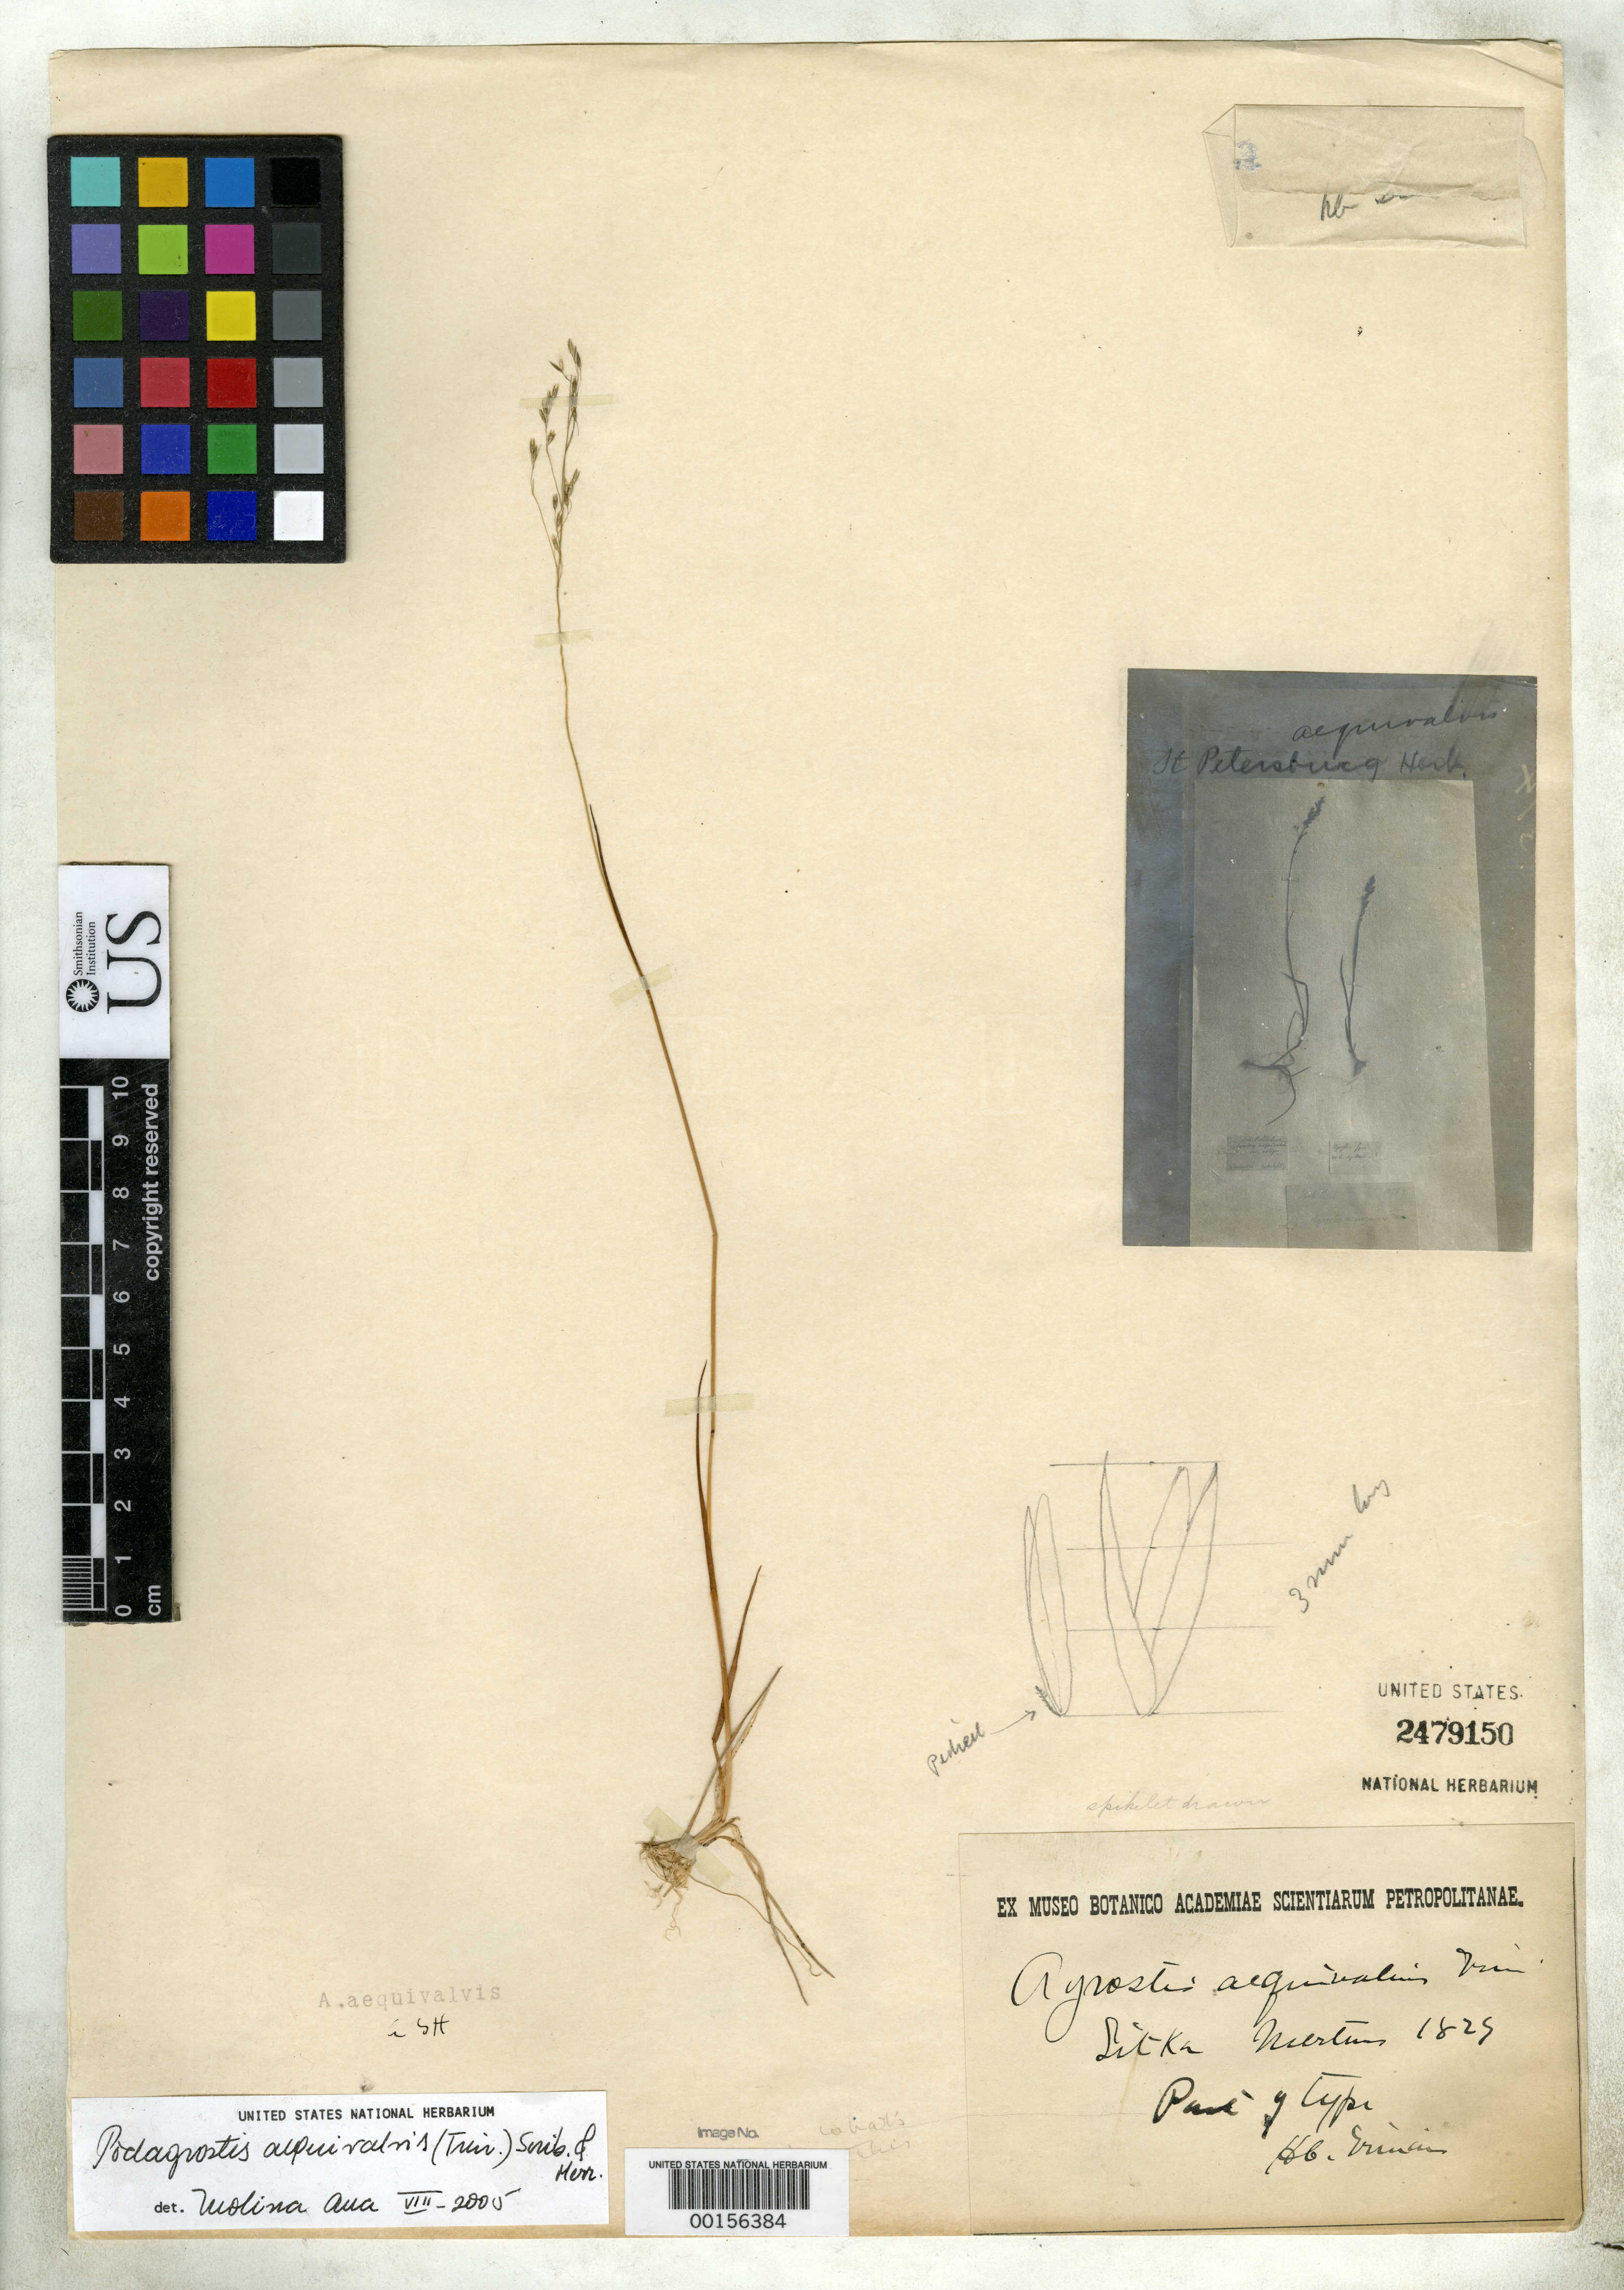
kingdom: Plantae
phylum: Tracheophyta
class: Liliopsida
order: Poales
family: Poaceae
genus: Agrostis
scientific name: Agrostis canina var. aequivalvis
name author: Trin.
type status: Type Fragment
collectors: -- Mertens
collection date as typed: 1829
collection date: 1829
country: United States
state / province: Alaska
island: Sitka Island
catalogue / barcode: US 2479150